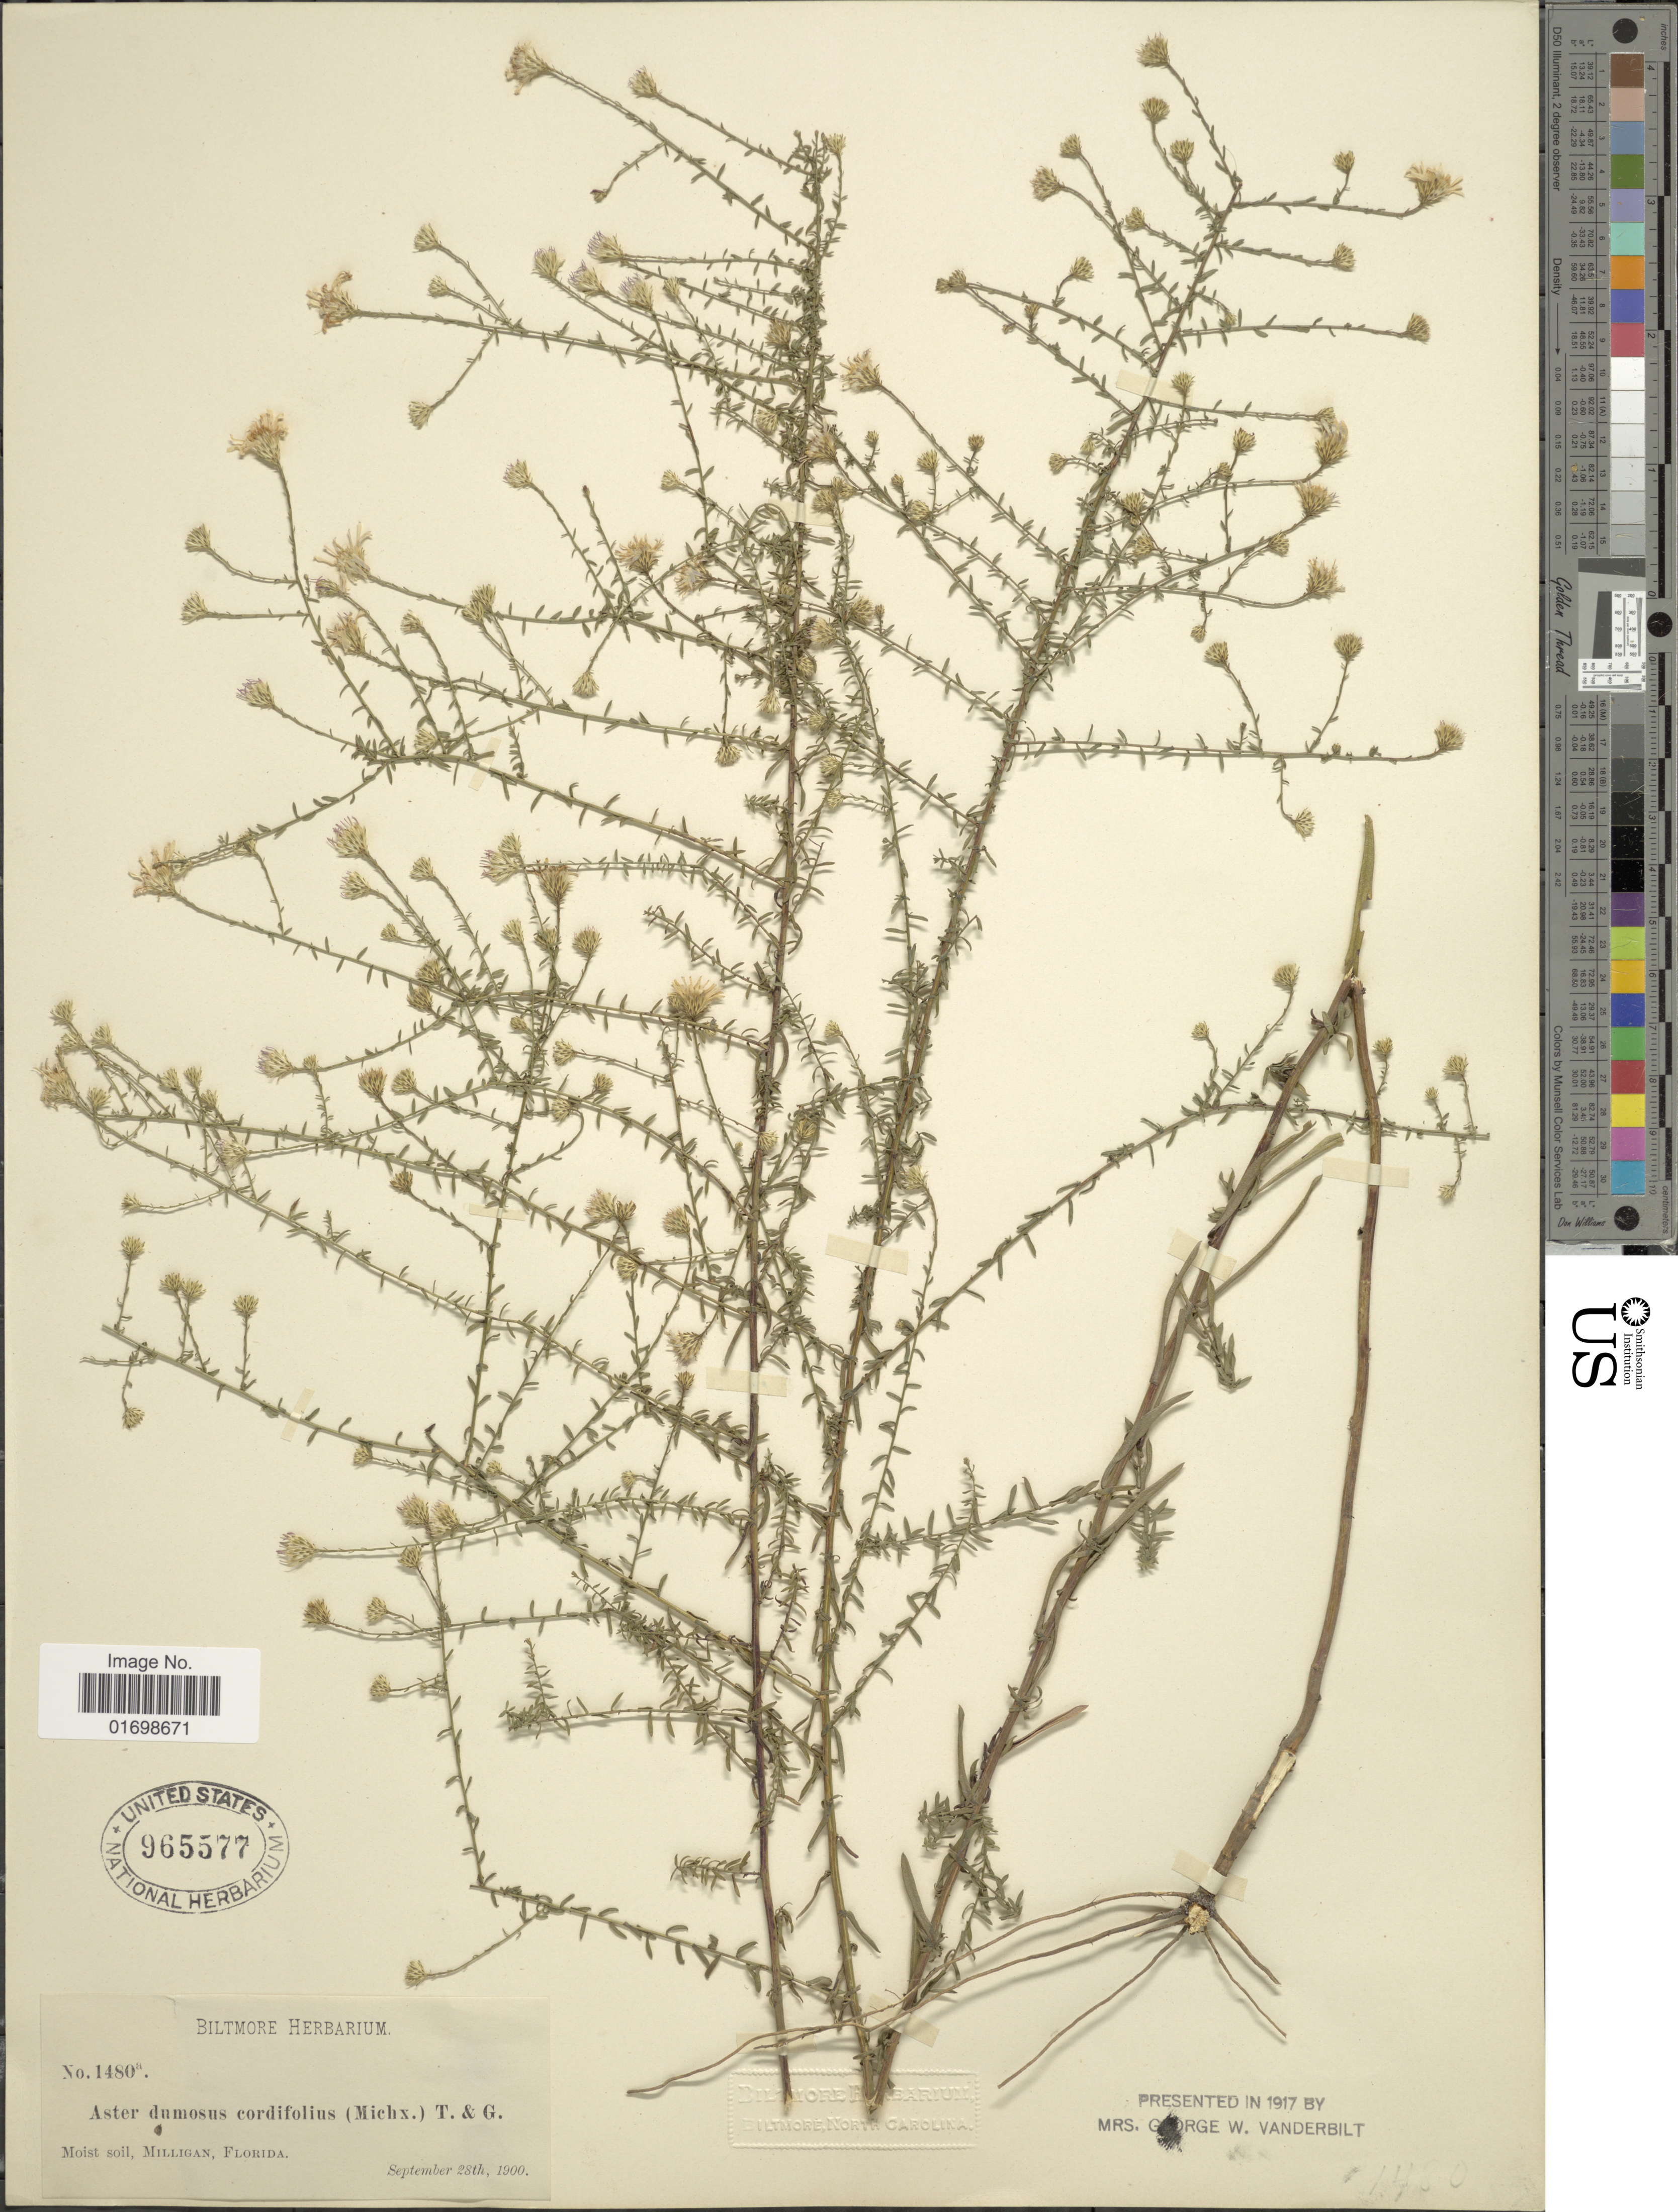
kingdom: Plantae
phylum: Tracheophyta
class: Magnoliopsida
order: Asterales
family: Asteraceae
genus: Symphyotrichum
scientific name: Symphyotrichum dumosum var. coridifolium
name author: (Michx.) Semple et al.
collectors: ex herb. Biltmore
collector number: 1480a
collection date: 1900-09-28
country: United States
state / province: Florida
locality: Milligan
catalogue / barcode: US 965577